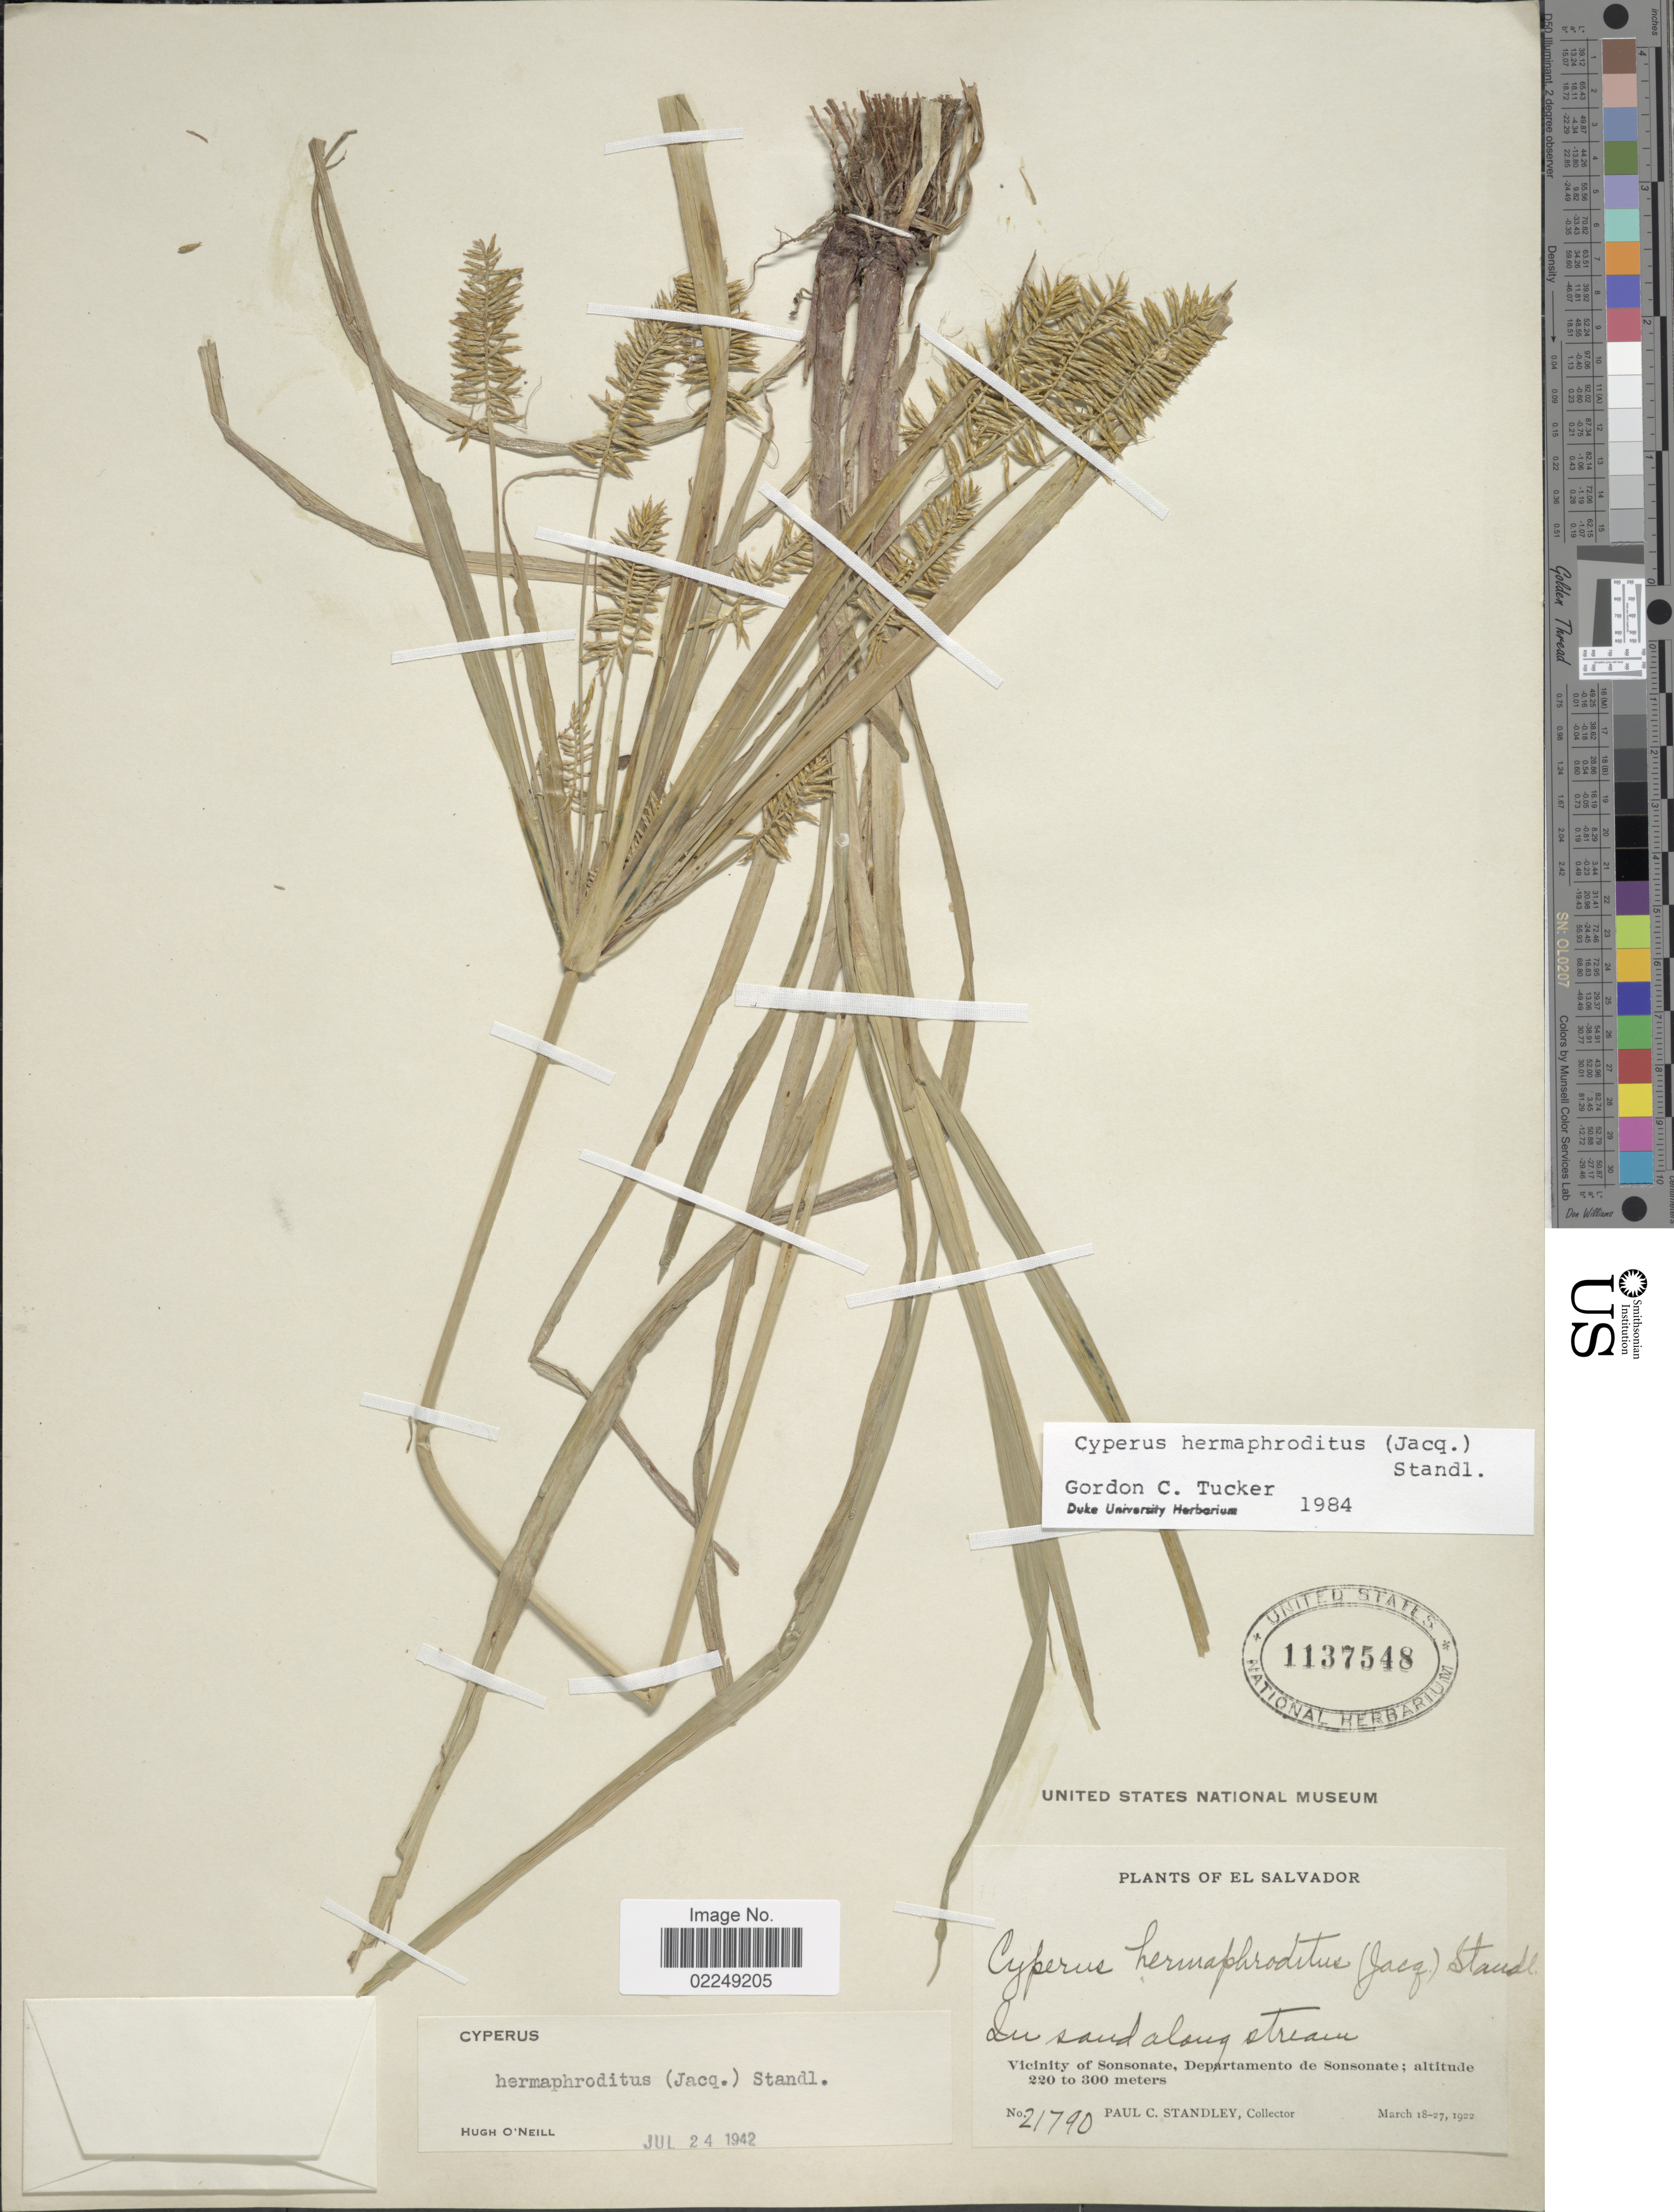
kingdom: Plantae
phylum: Tracheophyta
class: Liliopsida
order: Poales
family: Cyperaceae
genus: Cyperus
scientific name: Cyperus hermaphroditus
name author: (Jacq.) Standl.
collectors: P. C. Standley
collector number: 21790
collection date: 1922-03-18/1922-03-27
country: El Salvador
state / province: Sonsonate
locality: Vicinity of Sonsonate, Departamento de Sonsonate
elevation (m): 220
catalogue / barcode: US 1137548